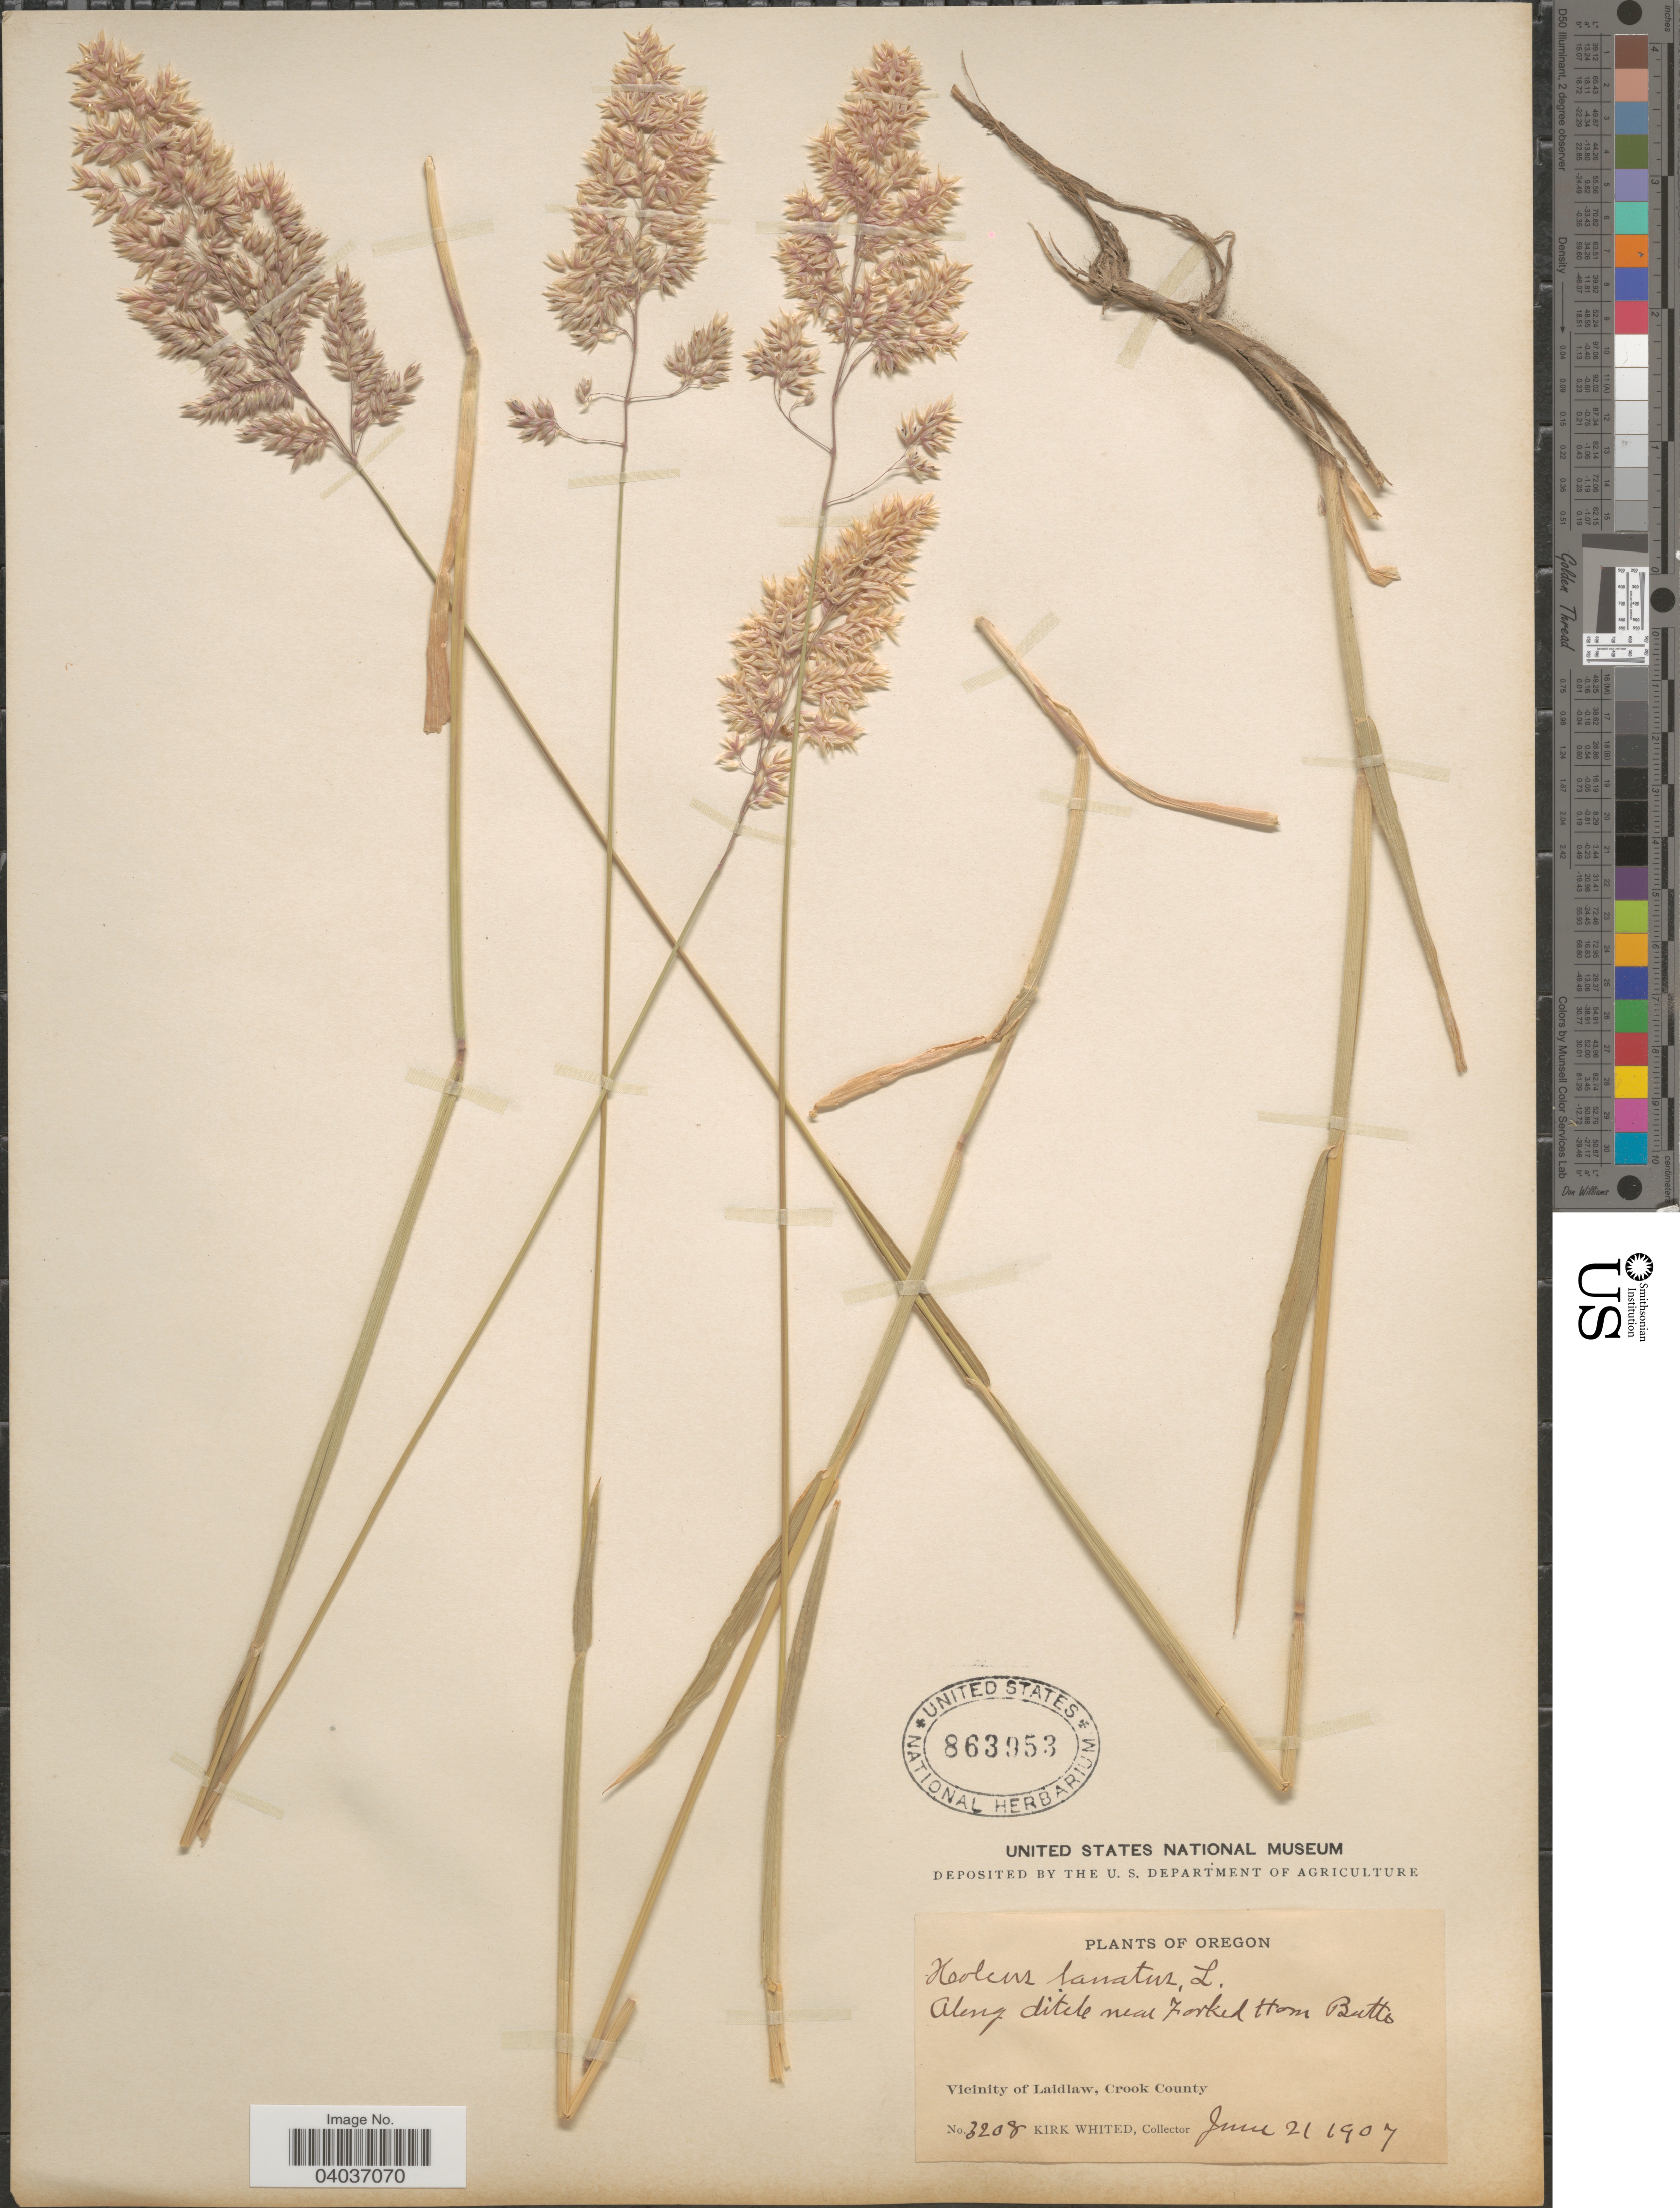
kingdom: Plantae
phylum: Tracheophyta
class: Liliopsida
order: Poales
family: Poaceae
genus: Holcus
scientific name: Holcus lanatus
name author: L.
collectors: K. Whited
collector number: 3208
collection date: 1907-06-21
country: United States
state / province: Oregon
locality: Along ditch near Forked Horn Butte. Vicinity of Laidlaw, Crook County.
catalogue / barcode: US 863953